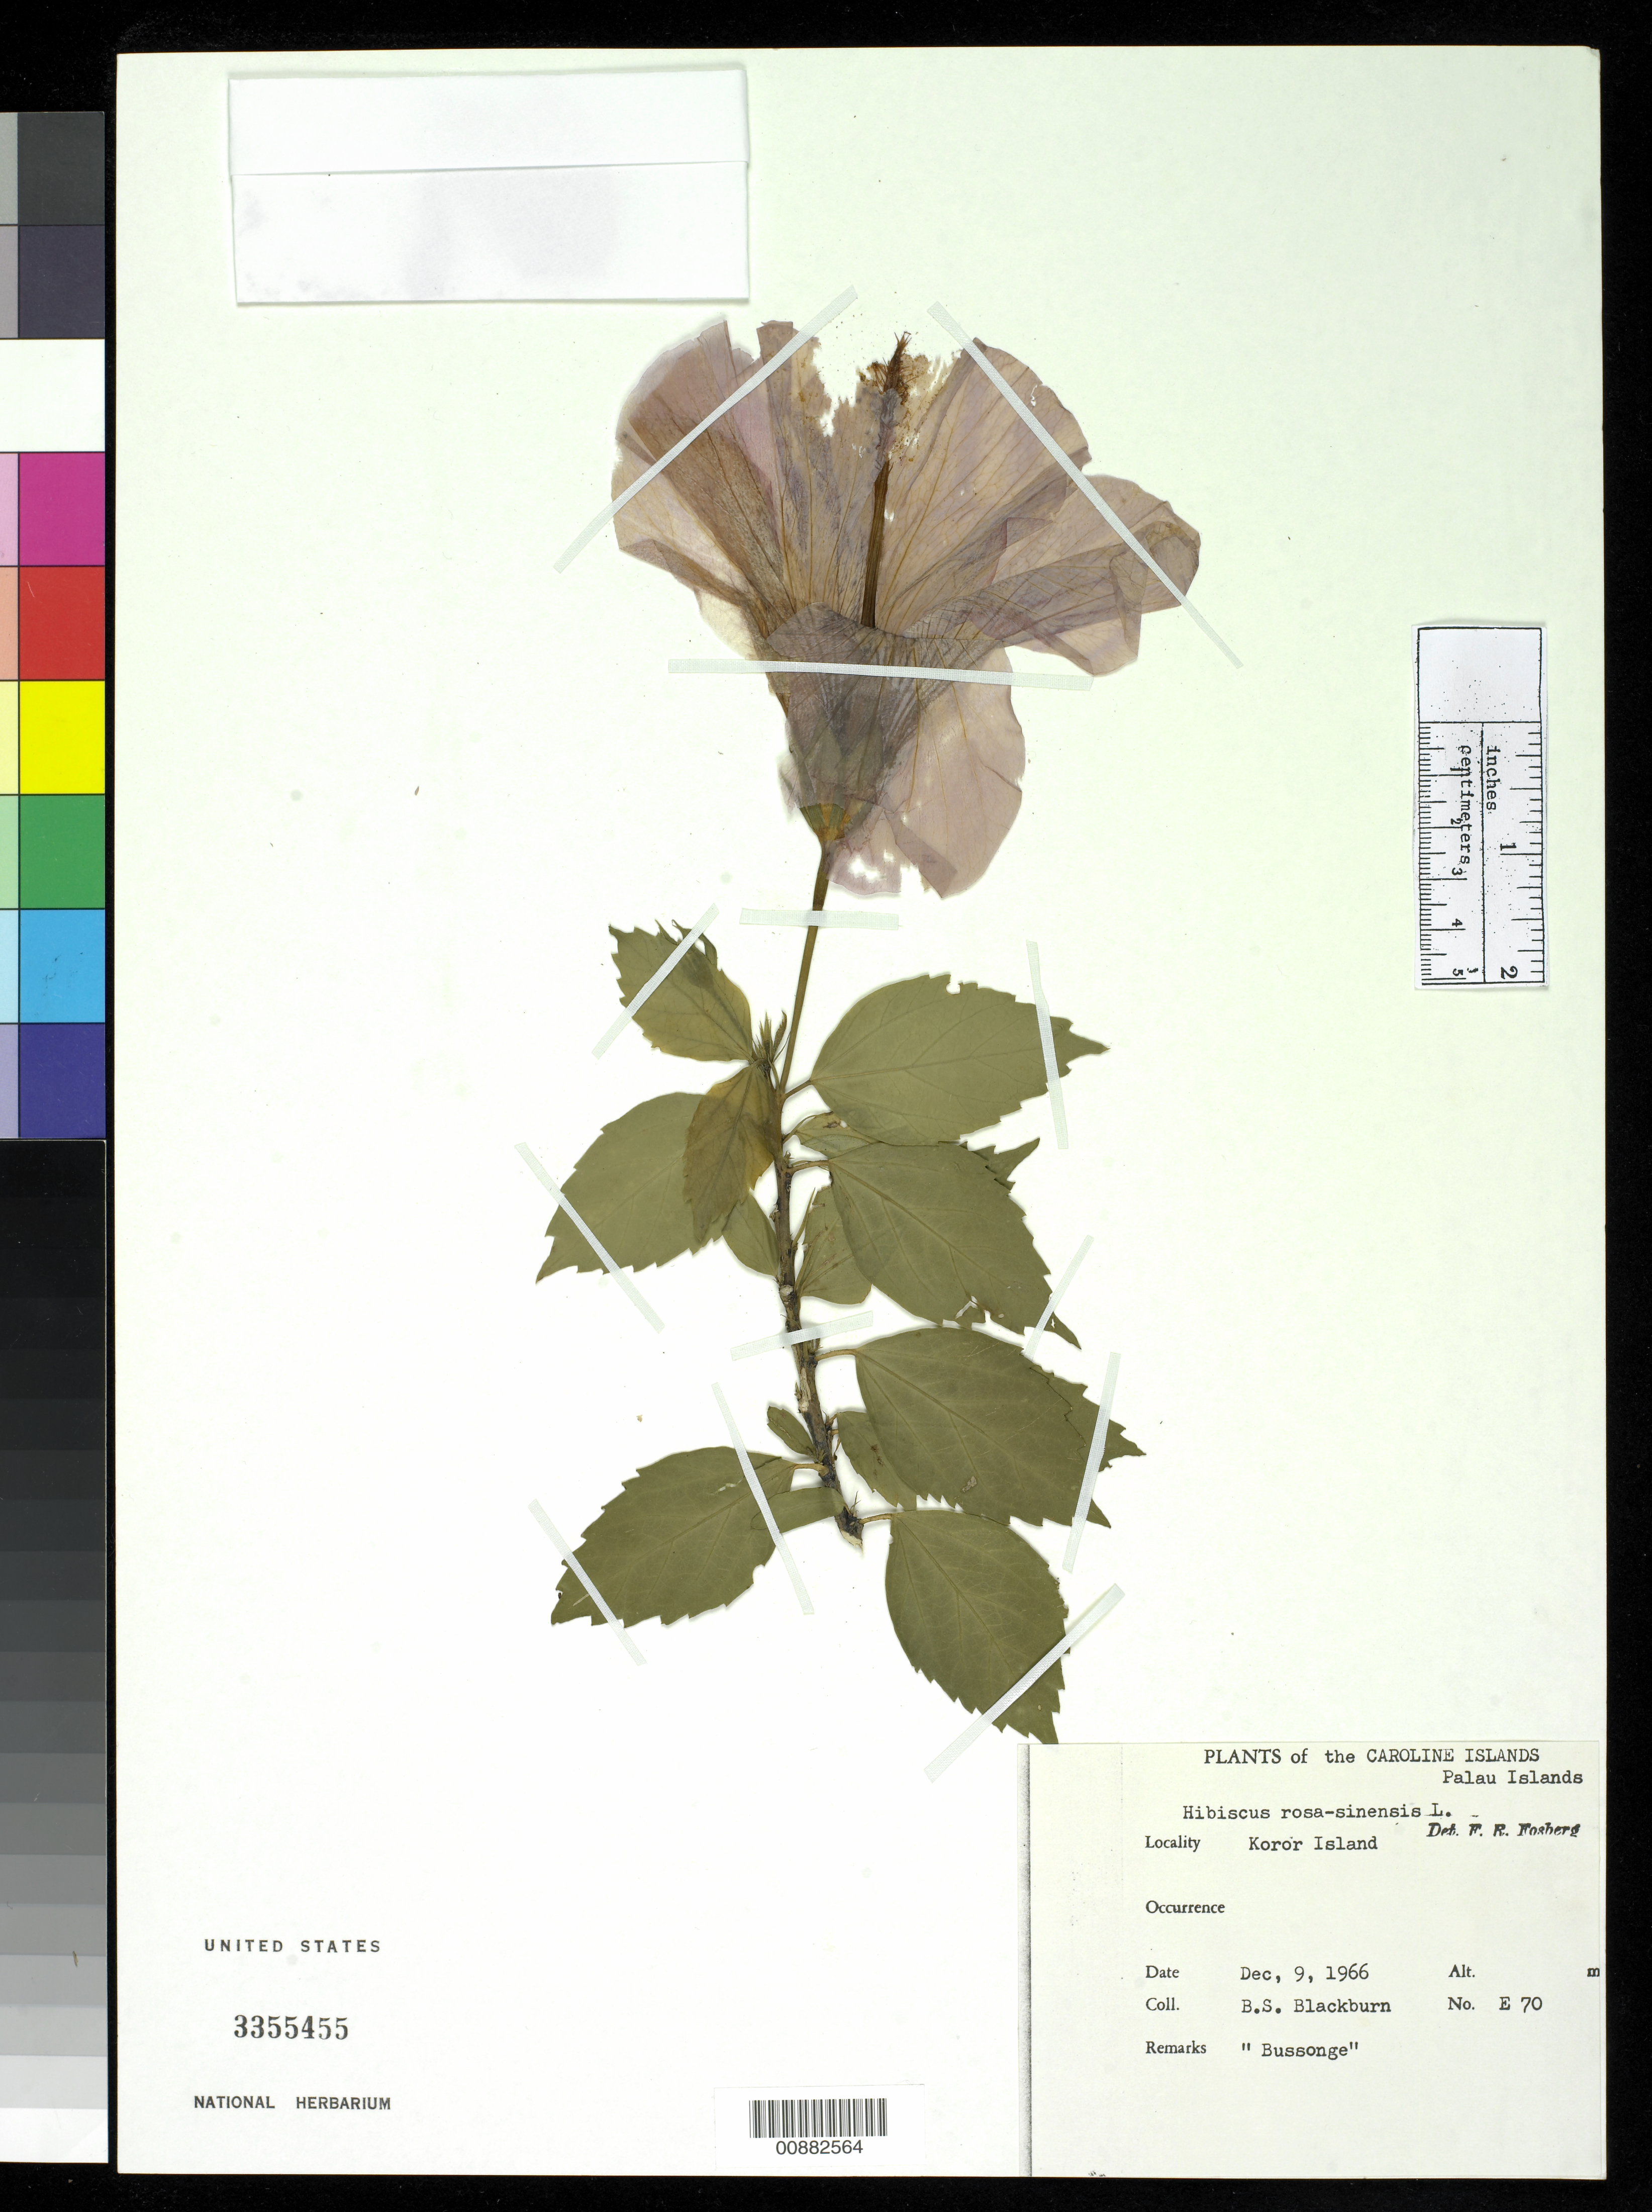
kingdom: Plantae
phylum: Tracheophyta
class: Magnoliopsida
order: Malvales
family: Malvaceae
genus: Hibiscus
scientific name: Hibiscus rosa-sinensis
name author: L.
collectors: F. R. Fosberg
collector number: E 70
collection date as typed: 12 Nov 1978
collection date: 1978-11-12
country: Northern Mariana Islands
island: Rota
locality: Songsong Village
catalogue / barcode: US 3355455